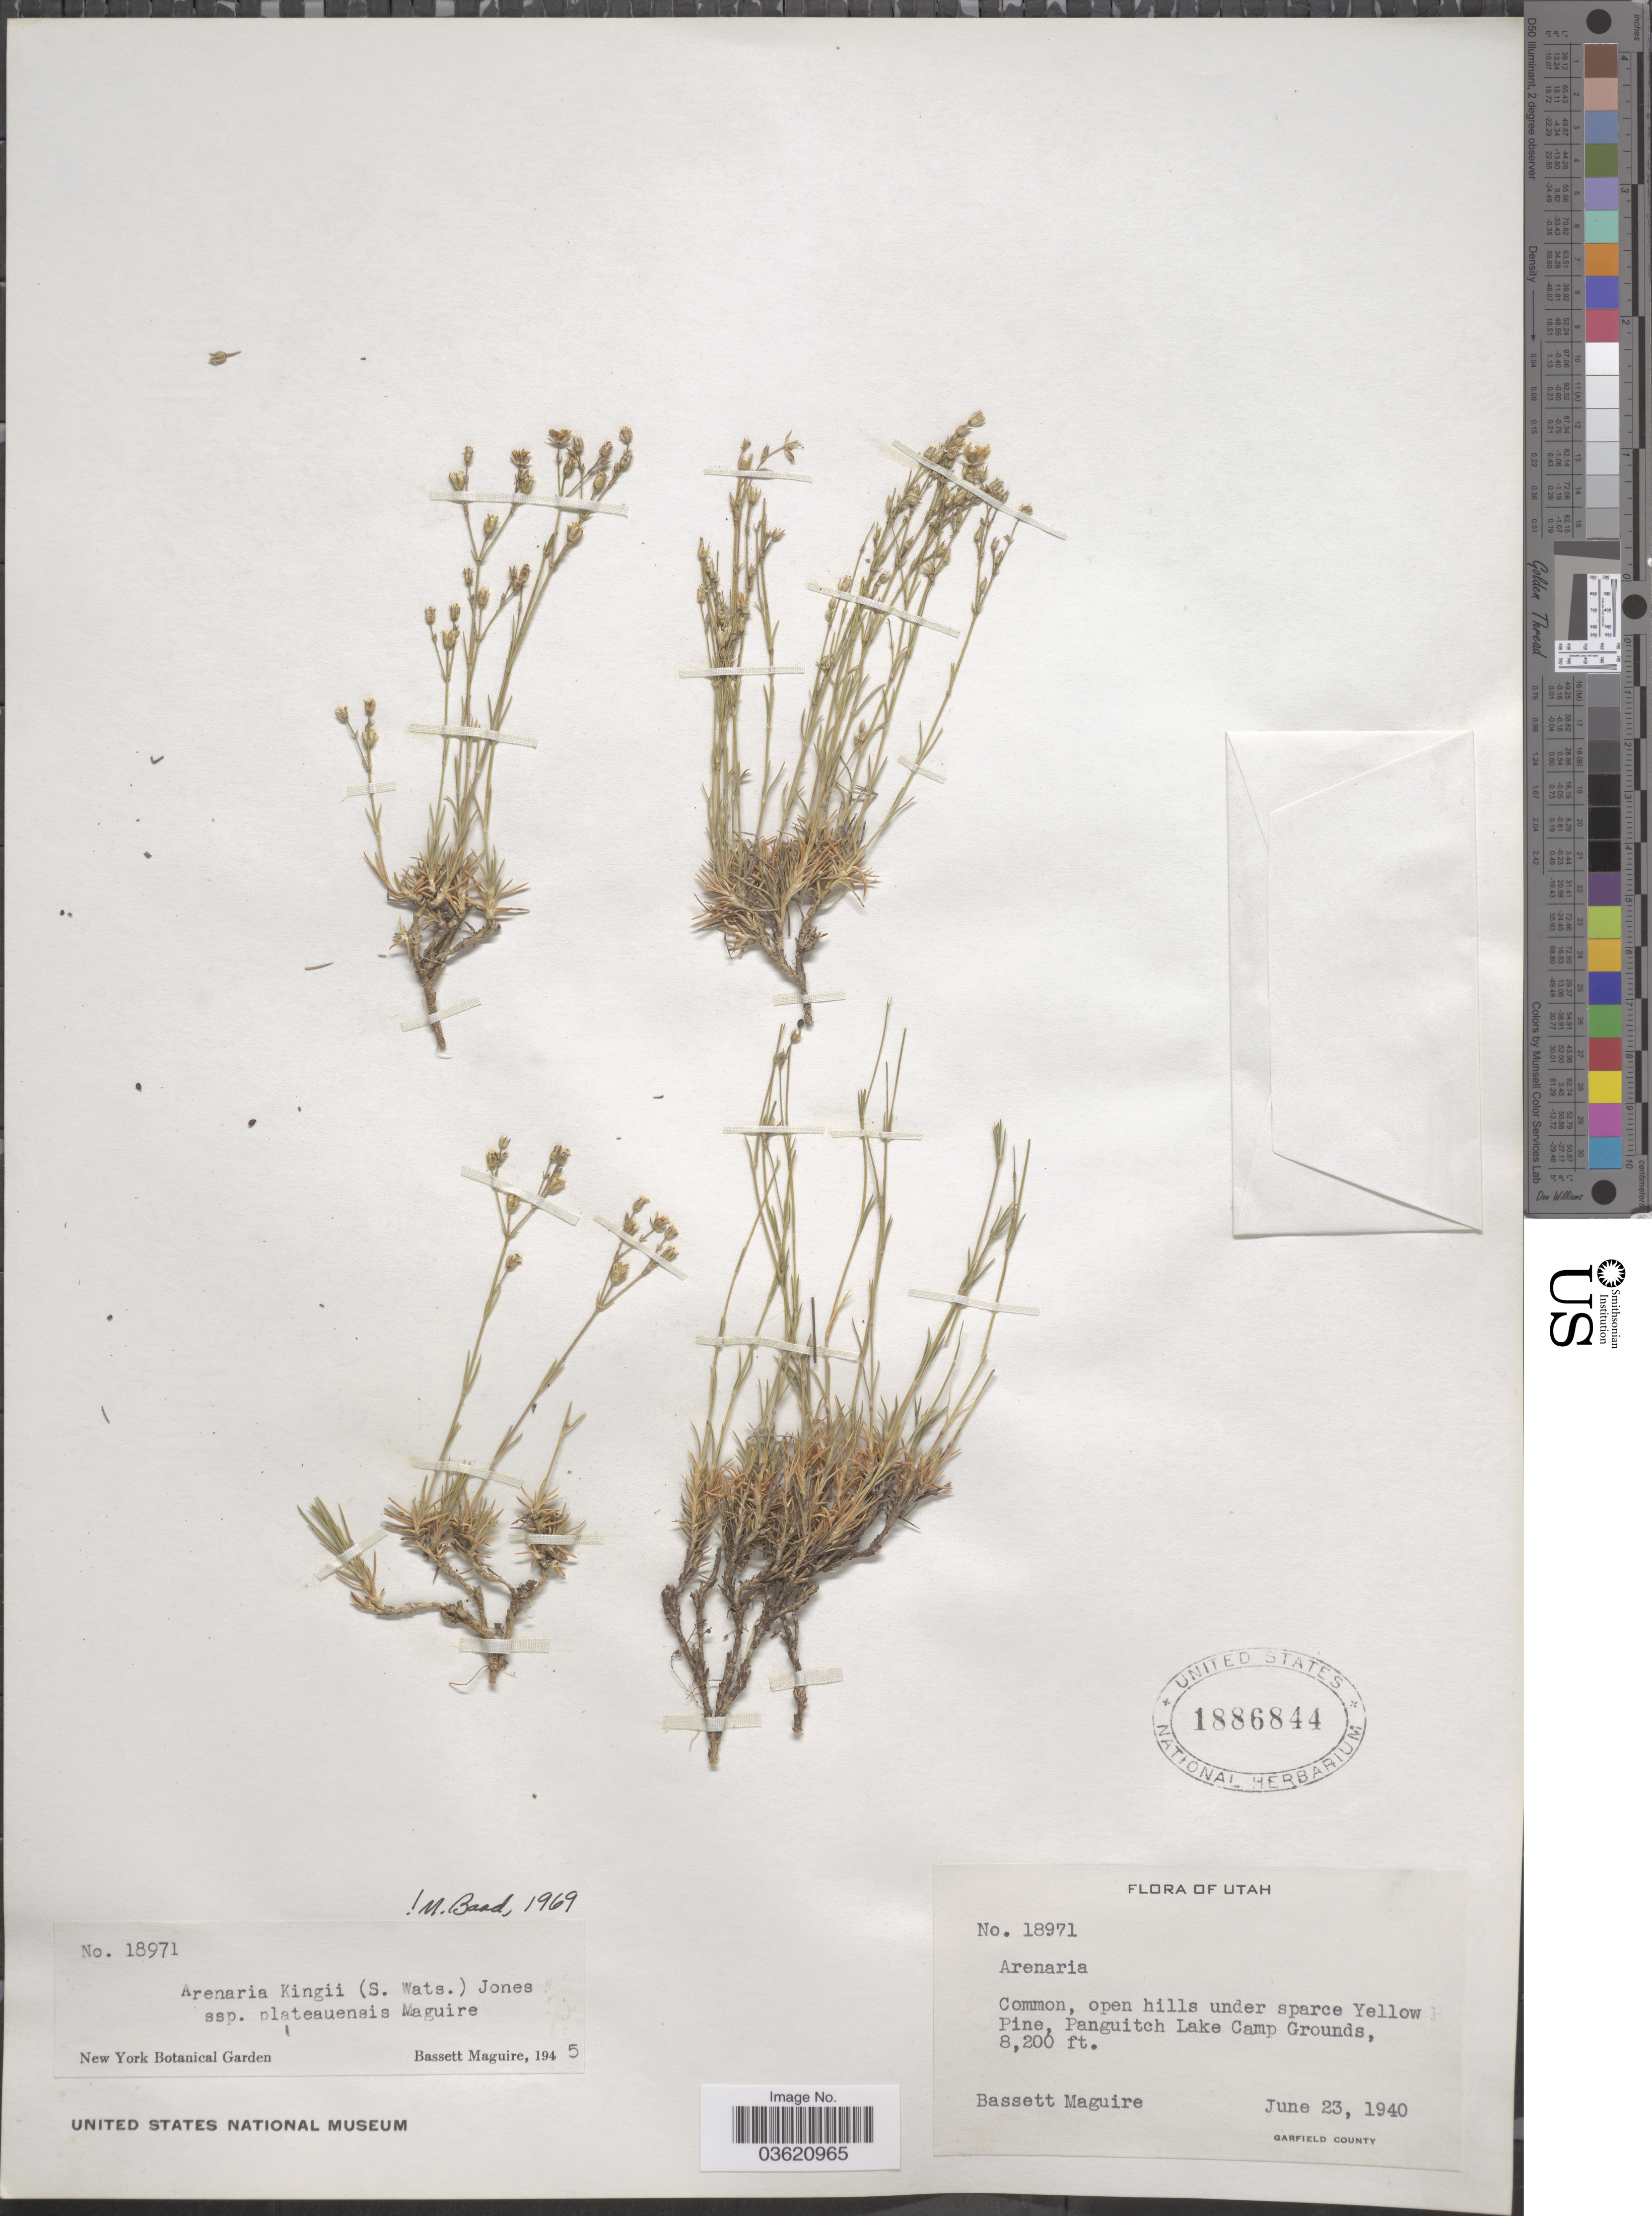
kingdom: Plantae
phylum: Tracheophyta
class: Magnoliopsida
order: Caryophyllales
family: Caryophyllaceae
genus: Eremogone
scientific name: Eremogone fendleri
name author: (A. Gray) Ikonn.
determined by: U.S. National Herbarium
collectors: B. Maguire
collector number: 18971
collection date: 1940-06-23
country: United States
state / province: Utah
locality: Yellow Pine, Panguitch Lake Camp Grounds. Garfield County.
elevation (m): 2499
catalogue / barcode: US 1886844